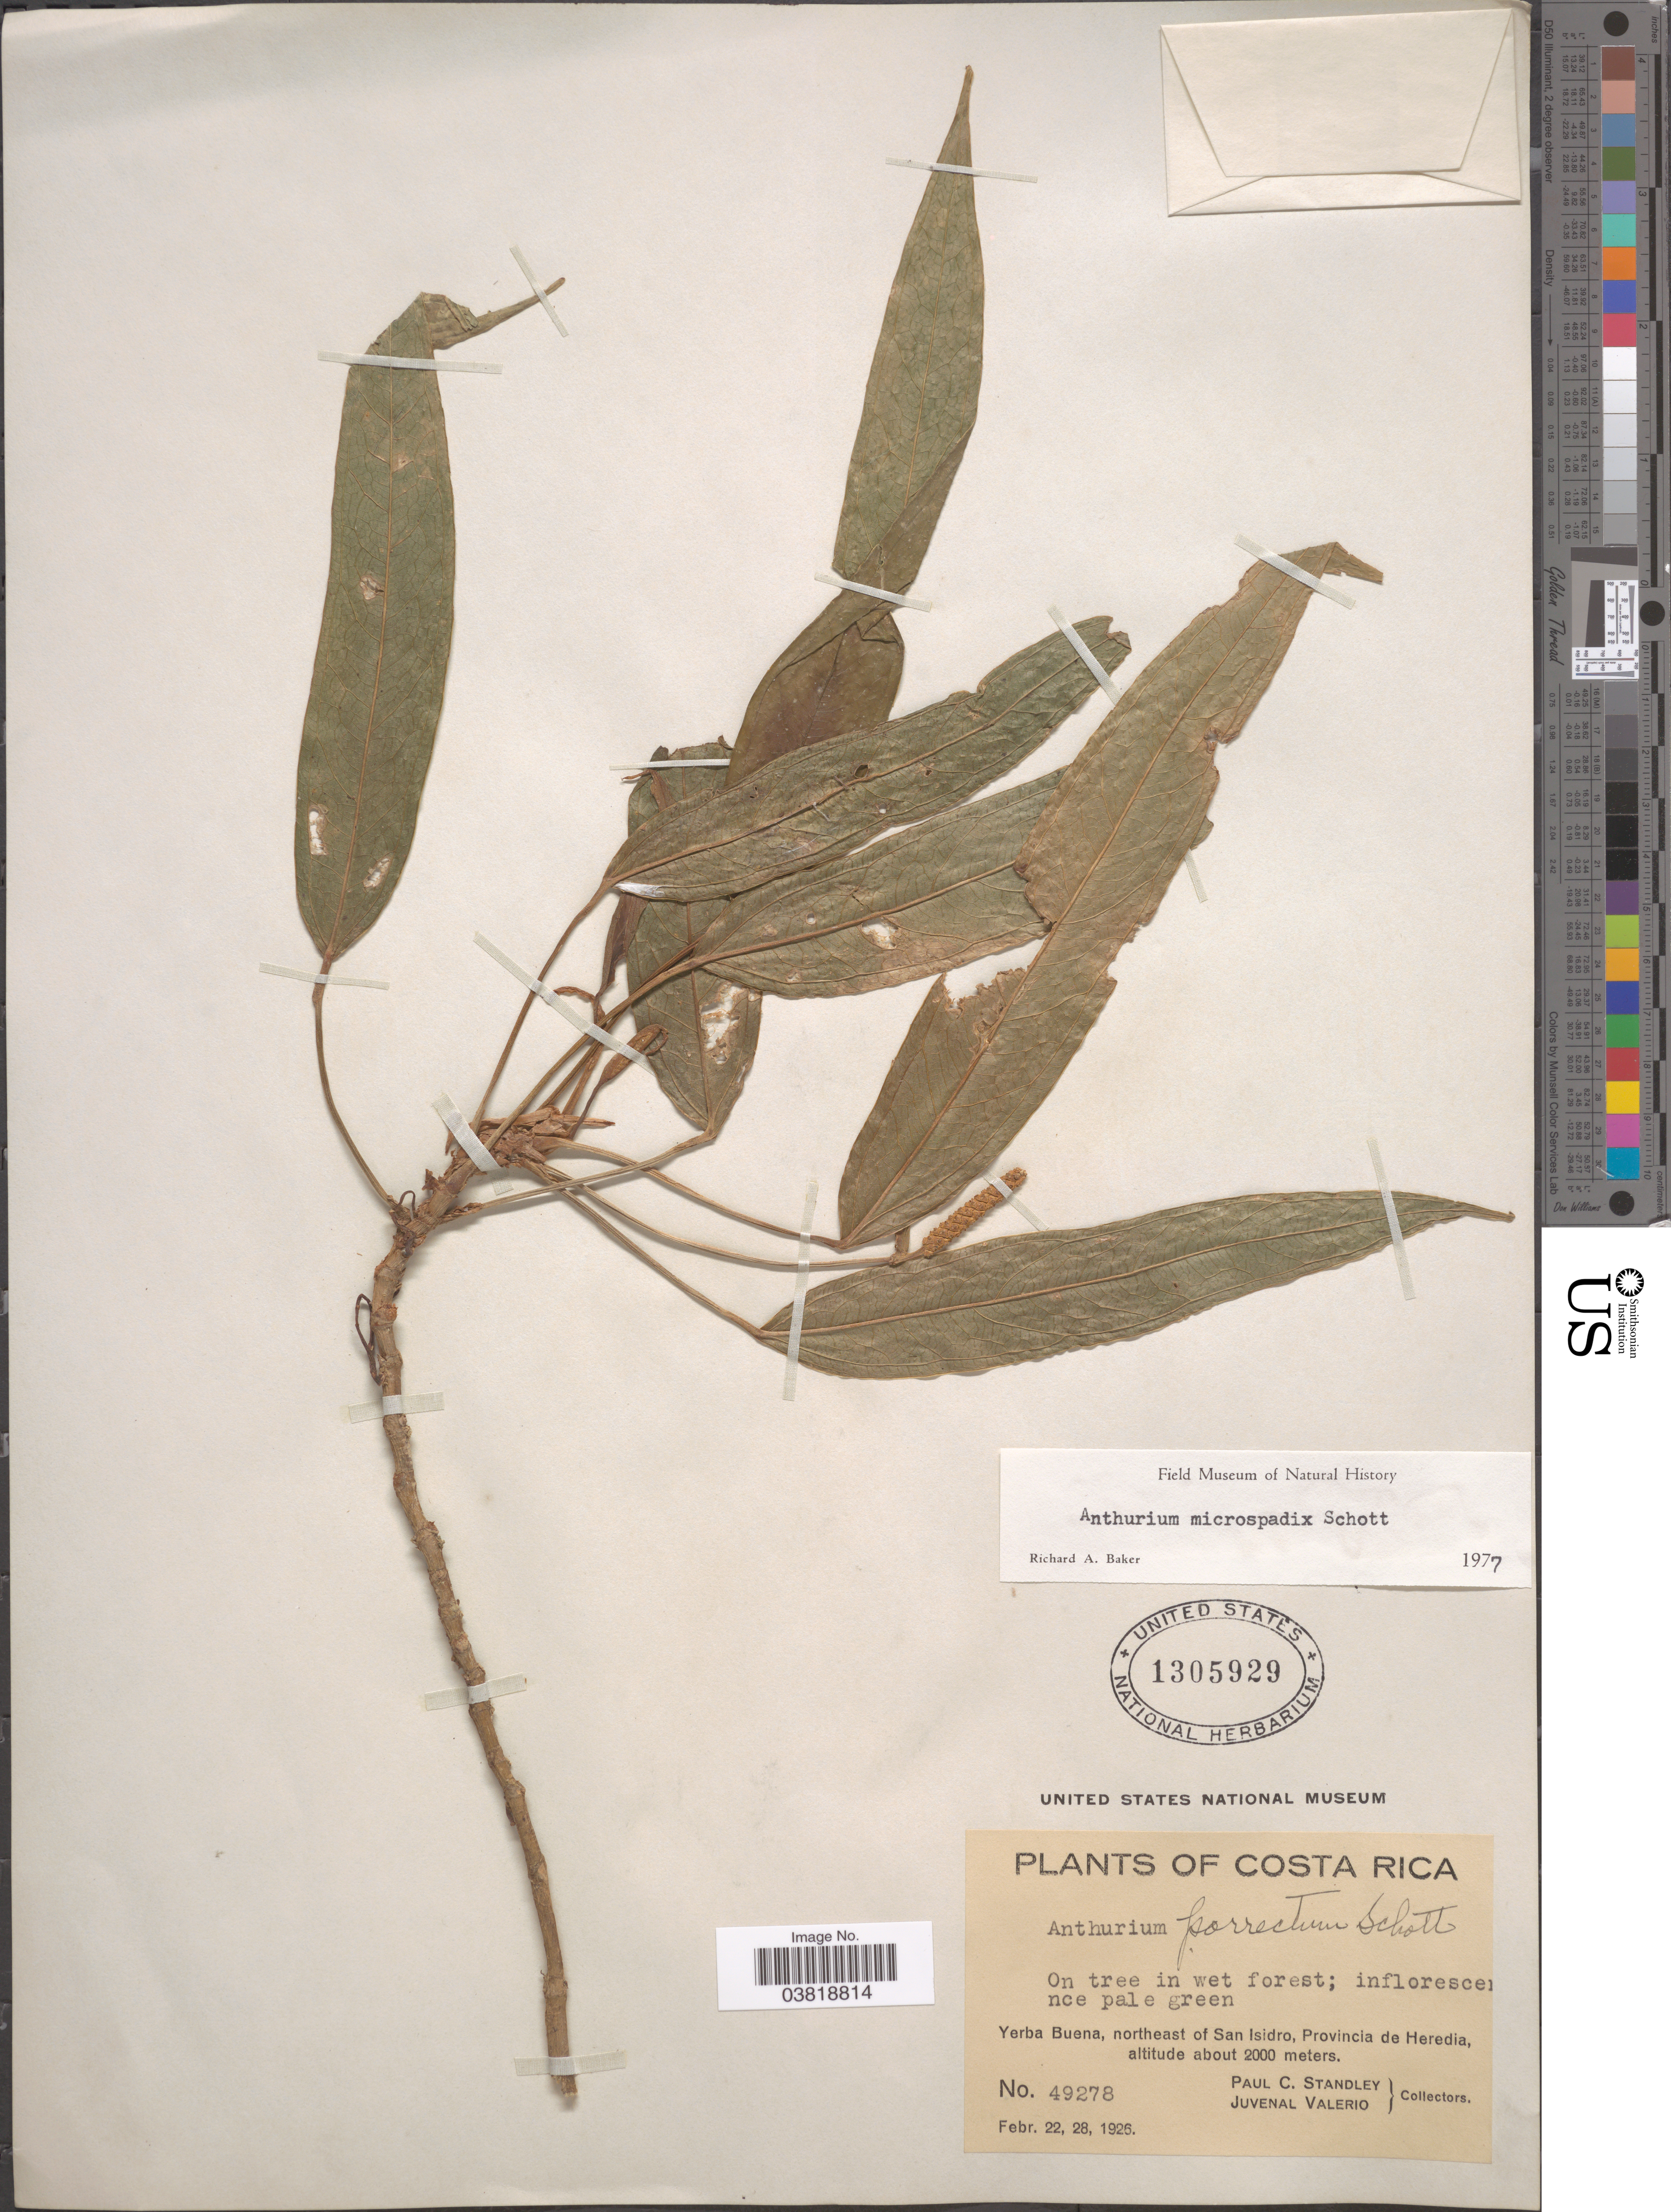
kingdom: Plantae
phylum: Tracheophyta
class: Liliopsida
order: Alismatales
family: Araceae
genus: Anthurium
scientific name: Anthurium microspadix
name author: Schott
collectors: P. C. Standley & J. Valerio R.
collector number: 49278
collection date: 1926-02-22/1926-02-28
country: Costa Rica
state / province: Heredia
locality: Yerba Buena, northeast of San Isidro.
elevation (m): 2000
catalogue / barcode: US 1305929